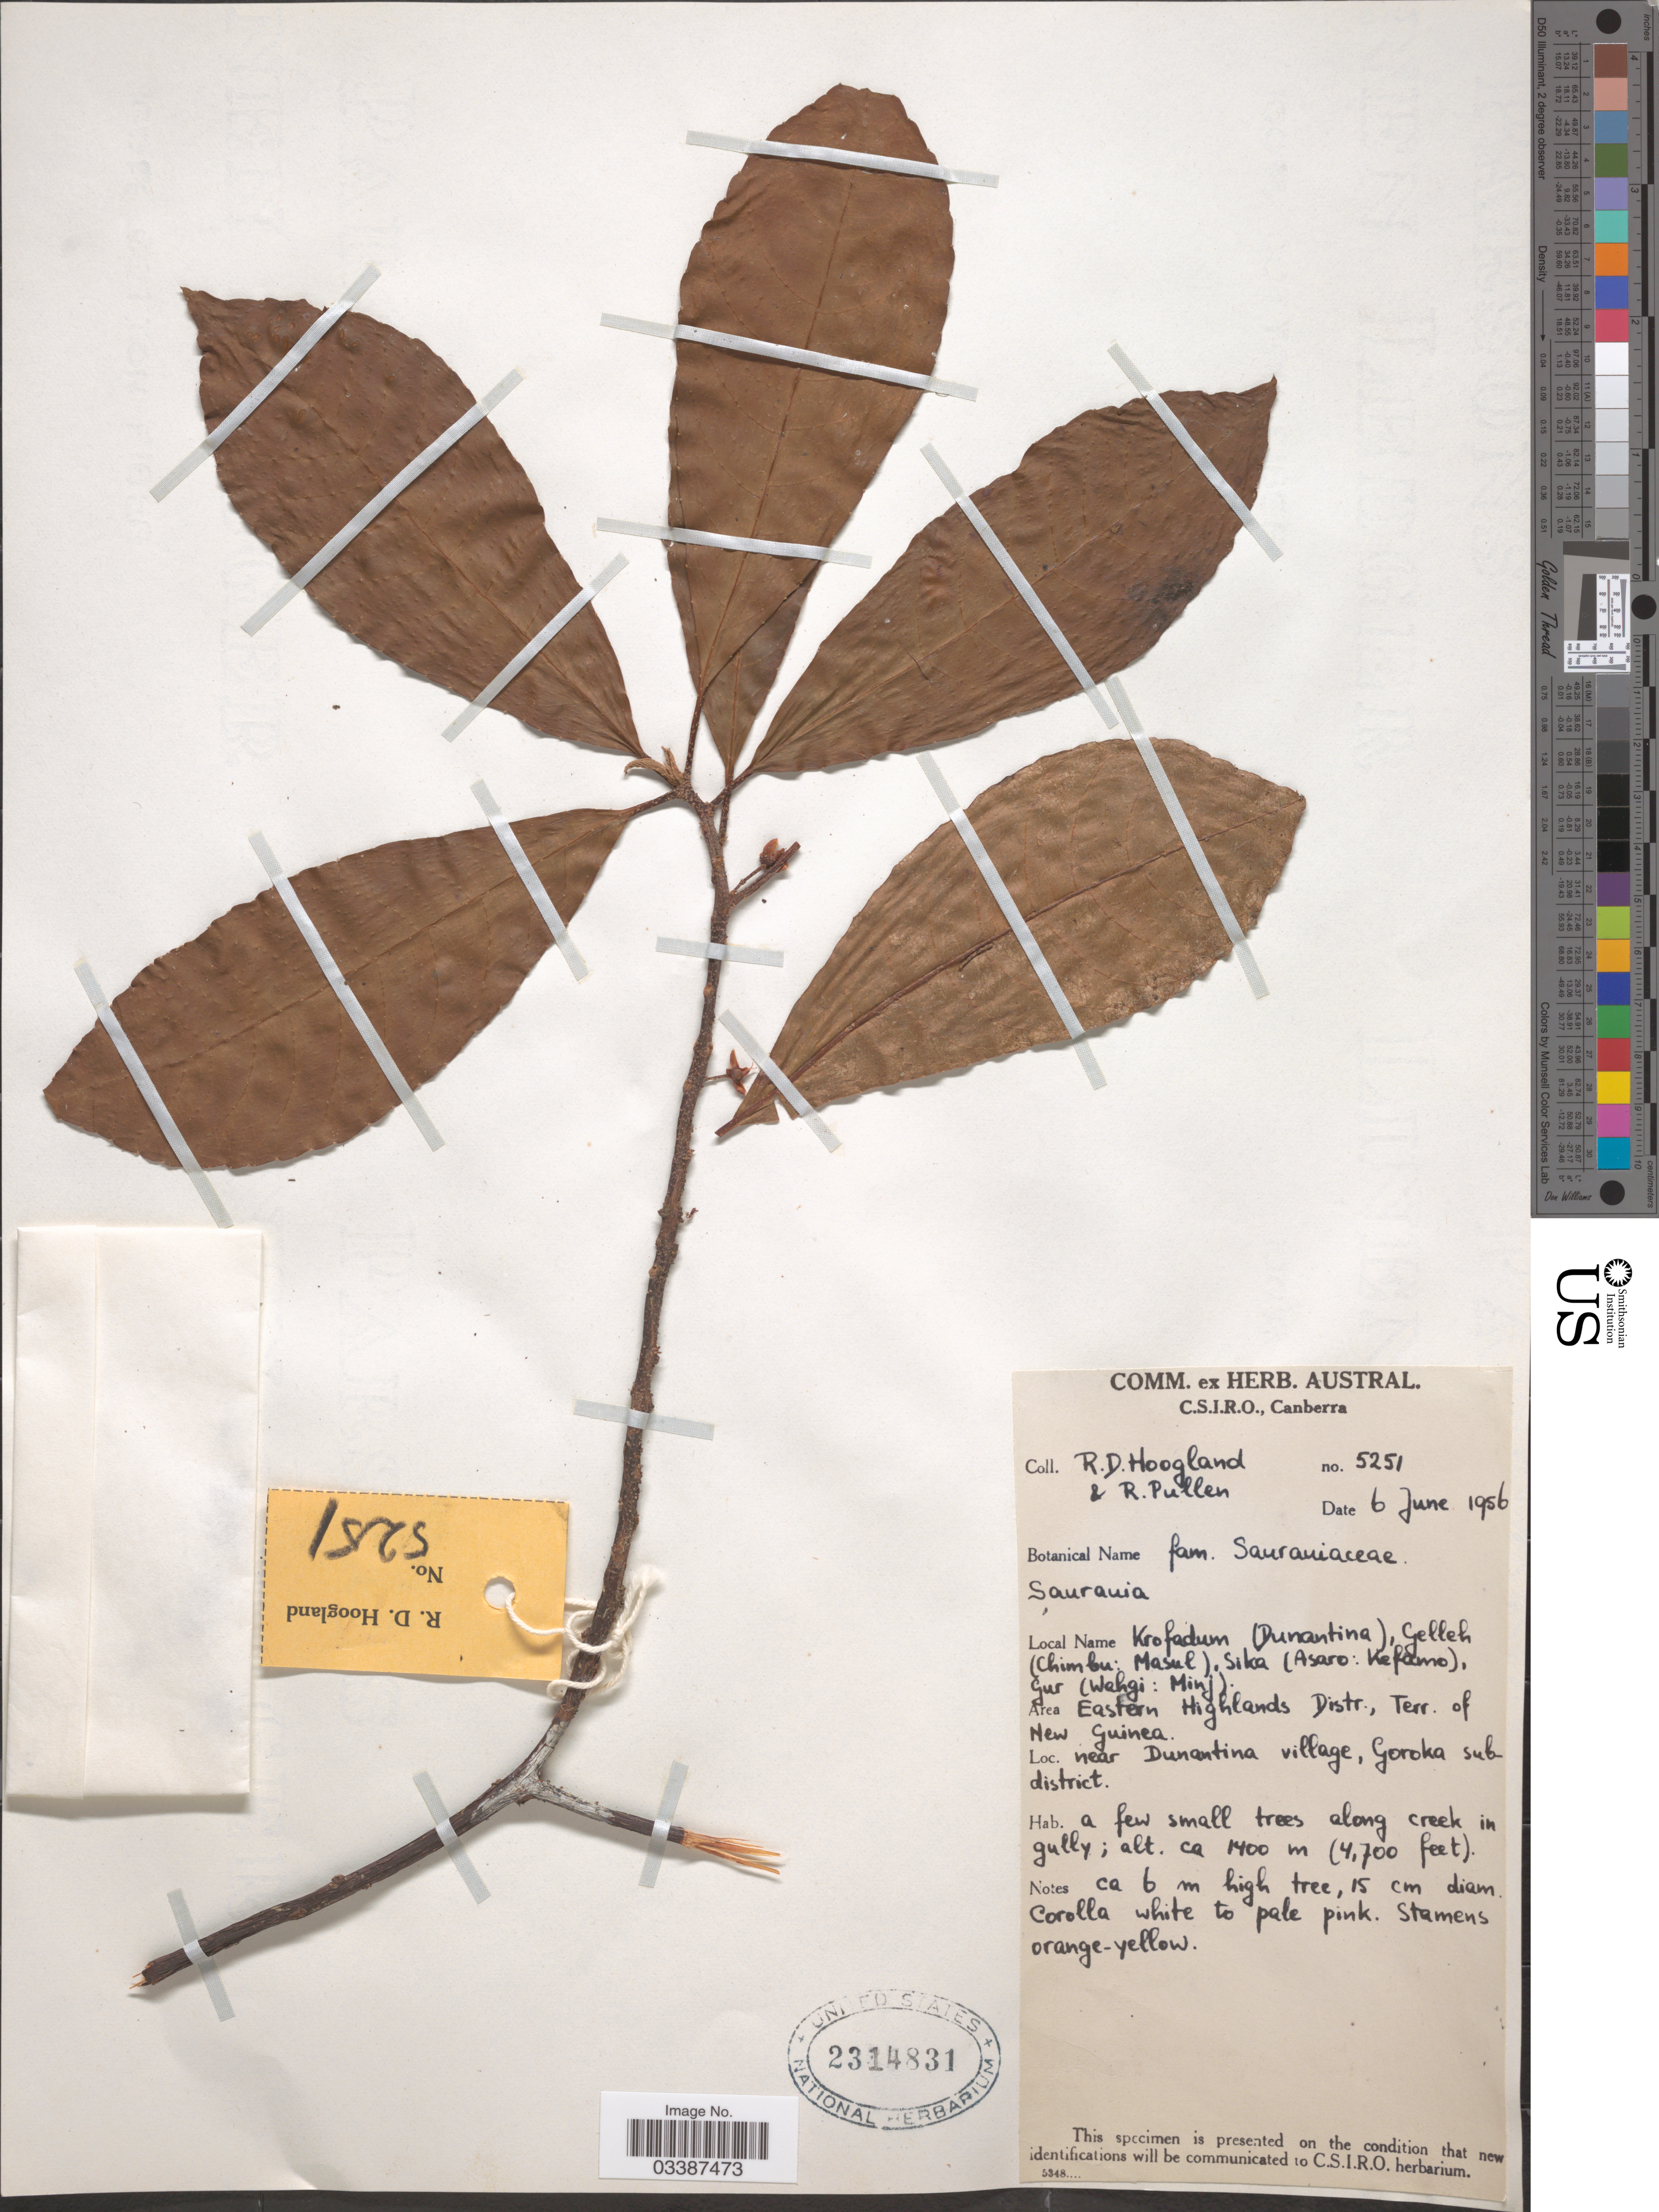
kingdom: Plantae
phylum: Tracheophyta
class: Magnoliopsida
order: Ericales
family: Actinidiaceae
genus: Saurauia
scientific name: Saurauia sp.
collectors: R. D. Hoogland & R. Pullen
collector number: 5251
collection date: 1956-06-06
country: Papua New Guinea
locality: Area Eastern Highlands Distr., Terr. of New Guinea. Near Dunantina valley; Goroka sub-district.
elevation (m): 1433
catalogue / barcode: US 2314831